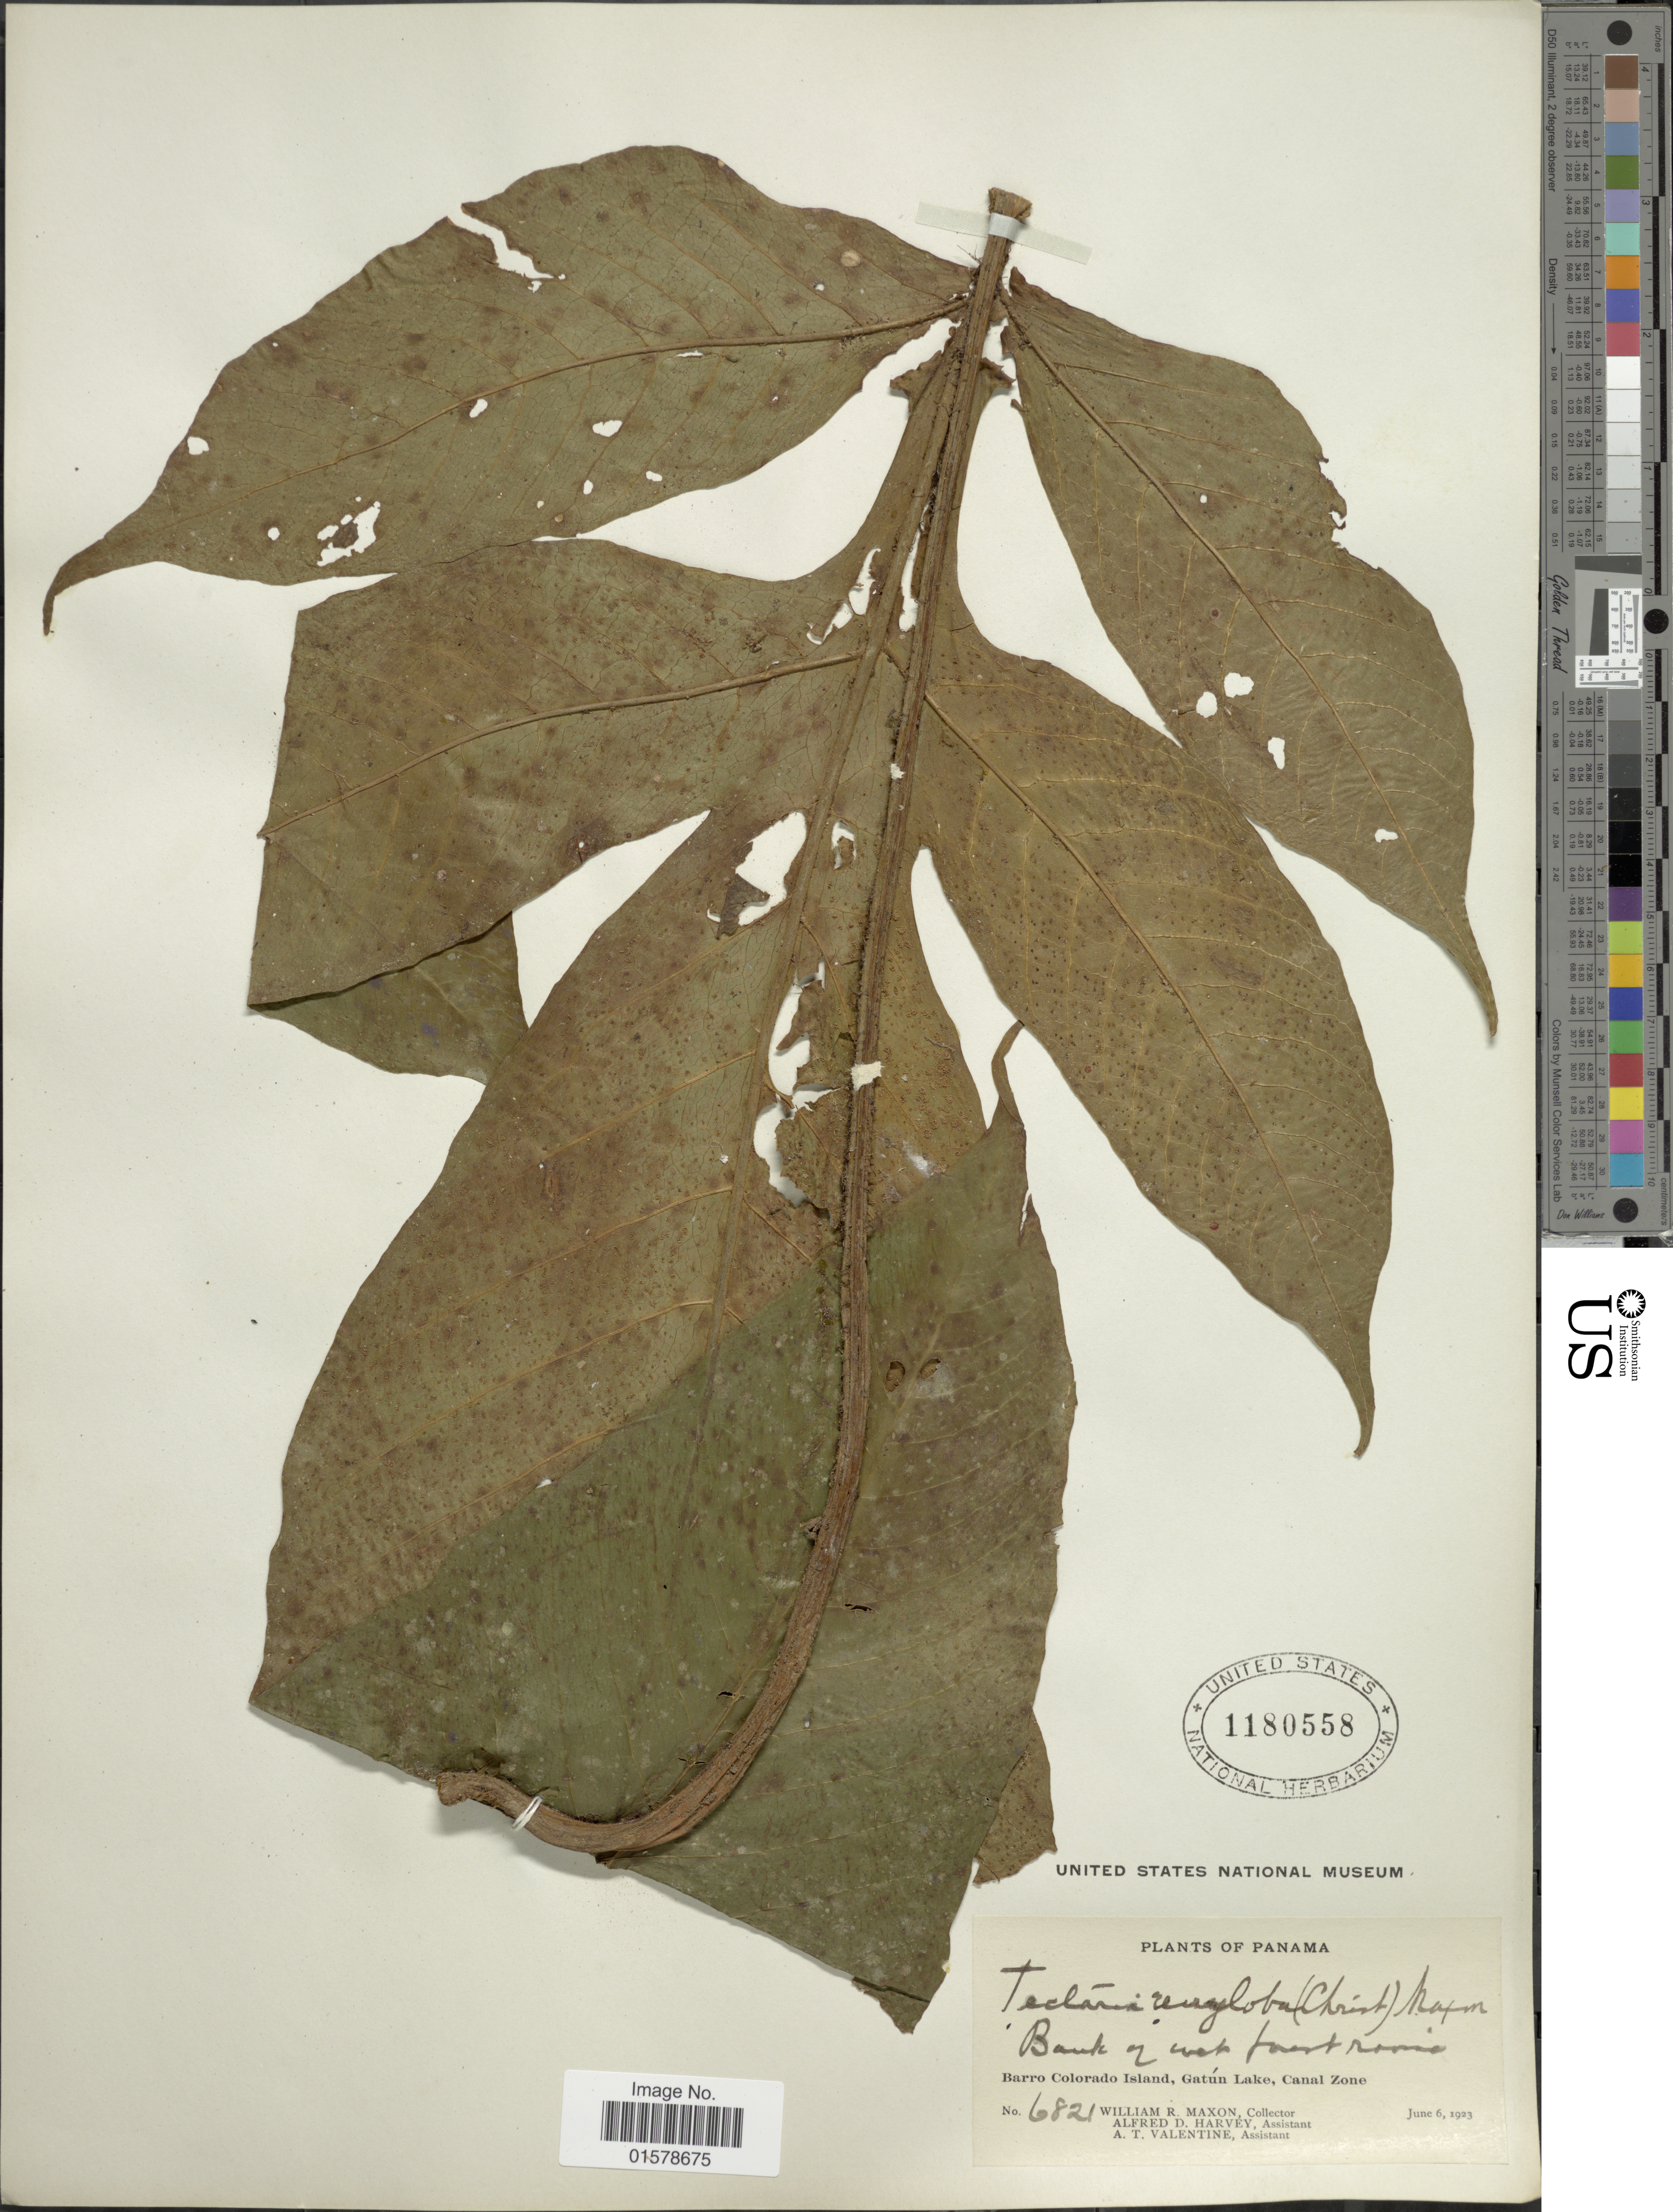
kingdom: Plantae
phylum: Tracheophyta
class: Polypodiopsida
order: Polypodiales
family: Tectariaceae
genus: Tectaria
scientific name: Tectaria nicotianifolia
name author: (Baker) C. Chr.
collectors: W. R. Maxon, A. D. Harvey & A. Valentine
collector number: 6821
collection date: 1923-06-06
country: Panama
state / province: Panamá Oeste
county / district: Canal Zone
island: Barro Colorado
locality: Barro Colorado Island, Gatun Lake, Canal Zone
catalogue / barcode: US 1180558